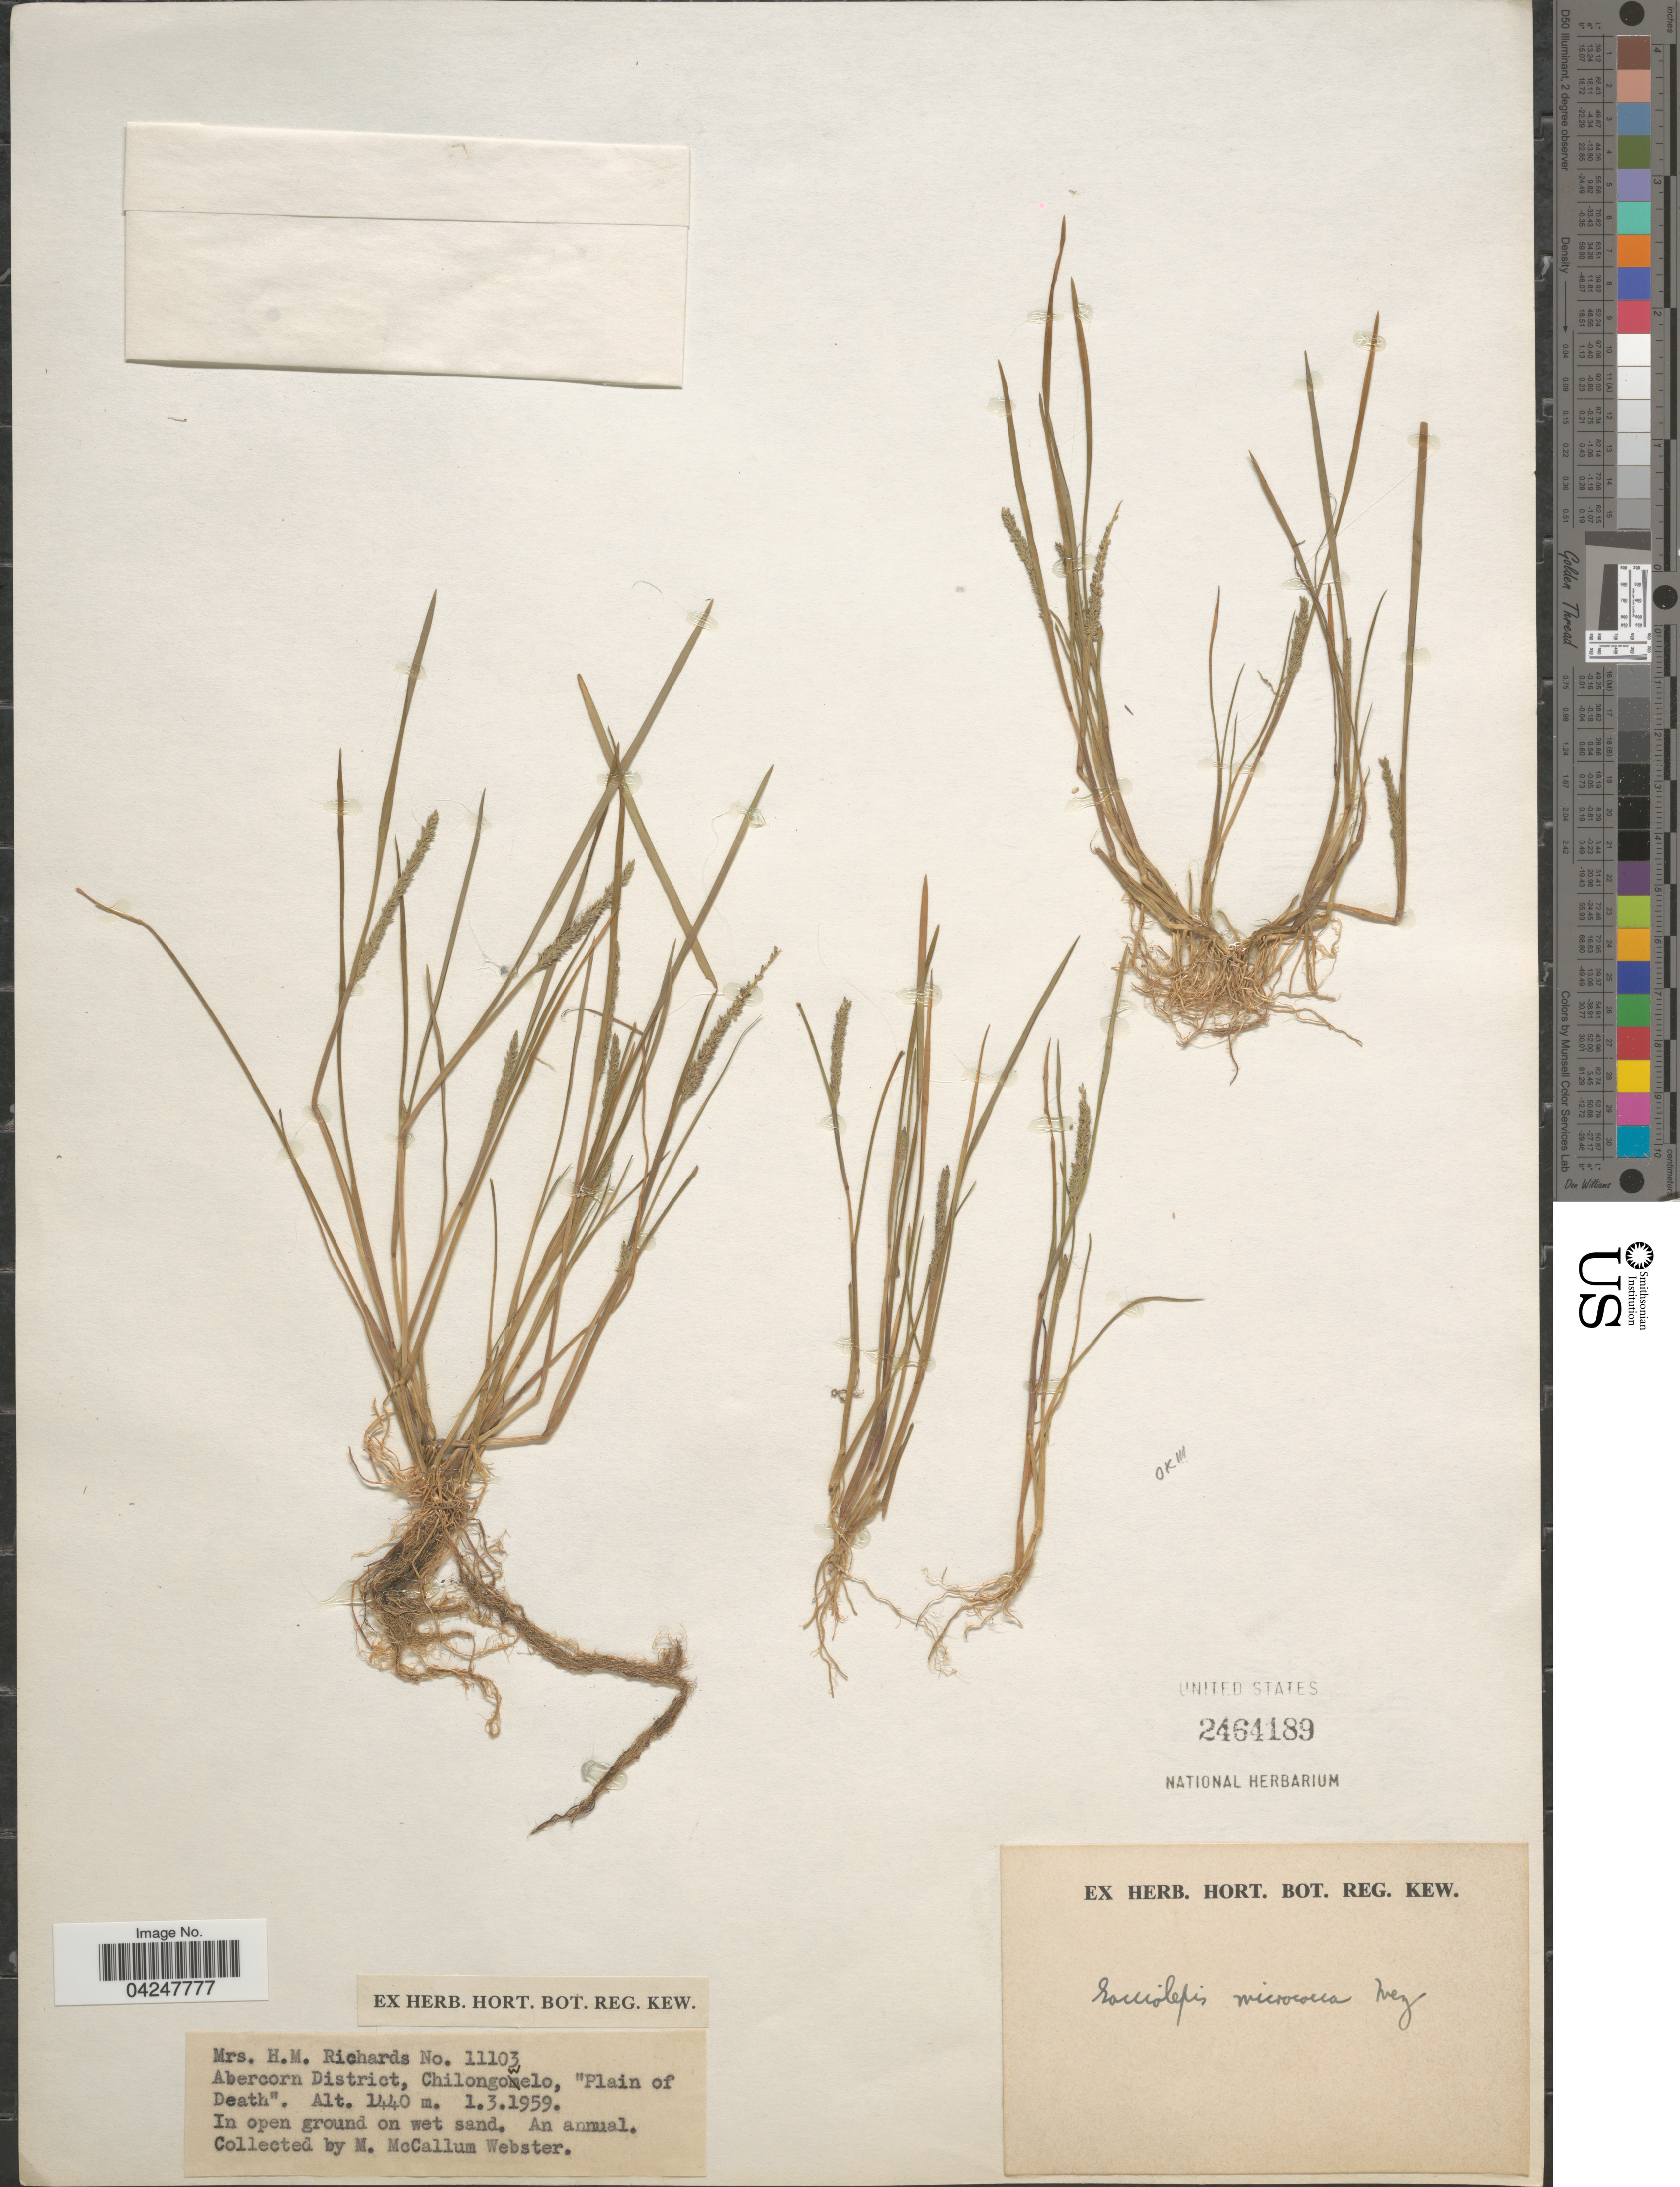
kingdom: Plantae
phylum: Tracheophyta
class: Liliopsida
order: Poales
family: Poaceae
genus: Sacciolepis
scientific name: Sacciolepis micrococca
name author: Mez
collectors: M. Webster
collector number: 11103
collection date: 1959-03-01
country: Zambia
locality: Abercorn District, Chilongowelo, "Plain of Death".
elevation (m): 1440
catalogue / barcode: US 2464189